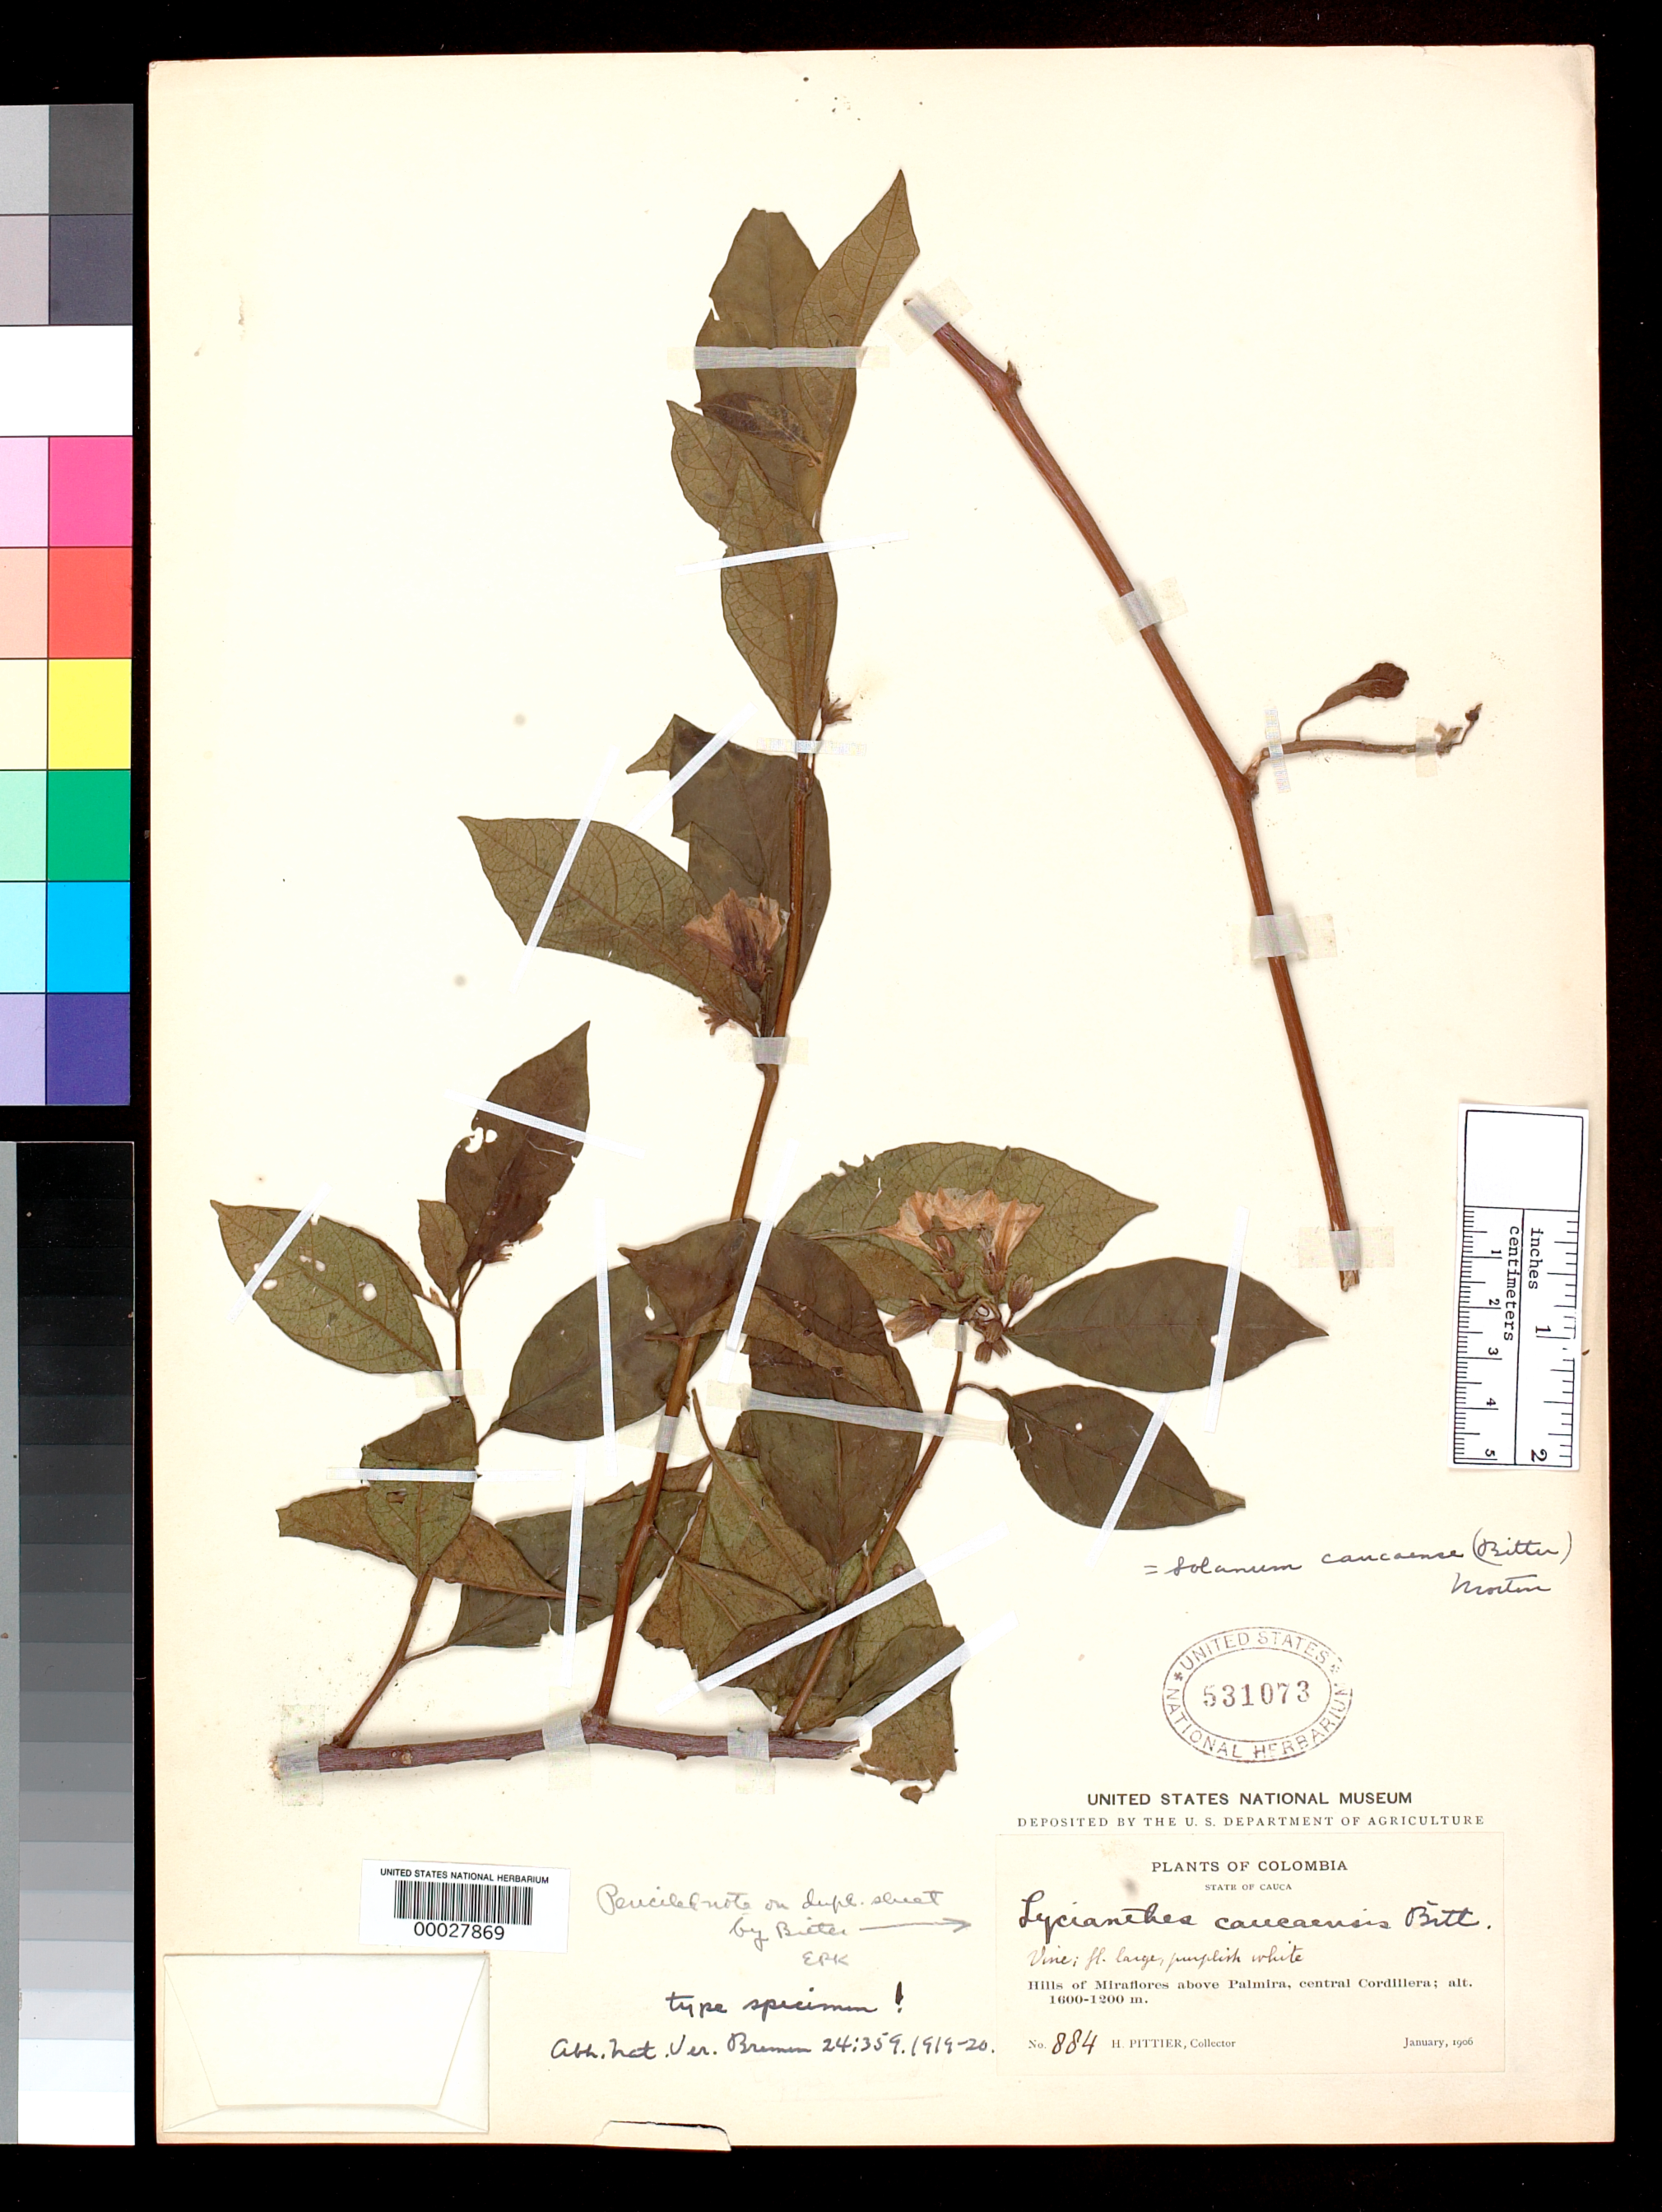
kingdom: Plantae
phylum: Tracheophyta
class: Magnoliopsida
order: Solanales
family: Solanaceae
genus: Lycianthes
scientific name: Lycianthes caucaensis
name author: Bitter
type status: Holotype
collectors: H. F. Pittier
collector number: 884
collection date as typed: Jan 1906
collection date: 1906-01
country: Colombia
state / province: Cauca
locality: Miraflores above Palmira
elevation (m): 1600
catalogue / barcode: US 531073